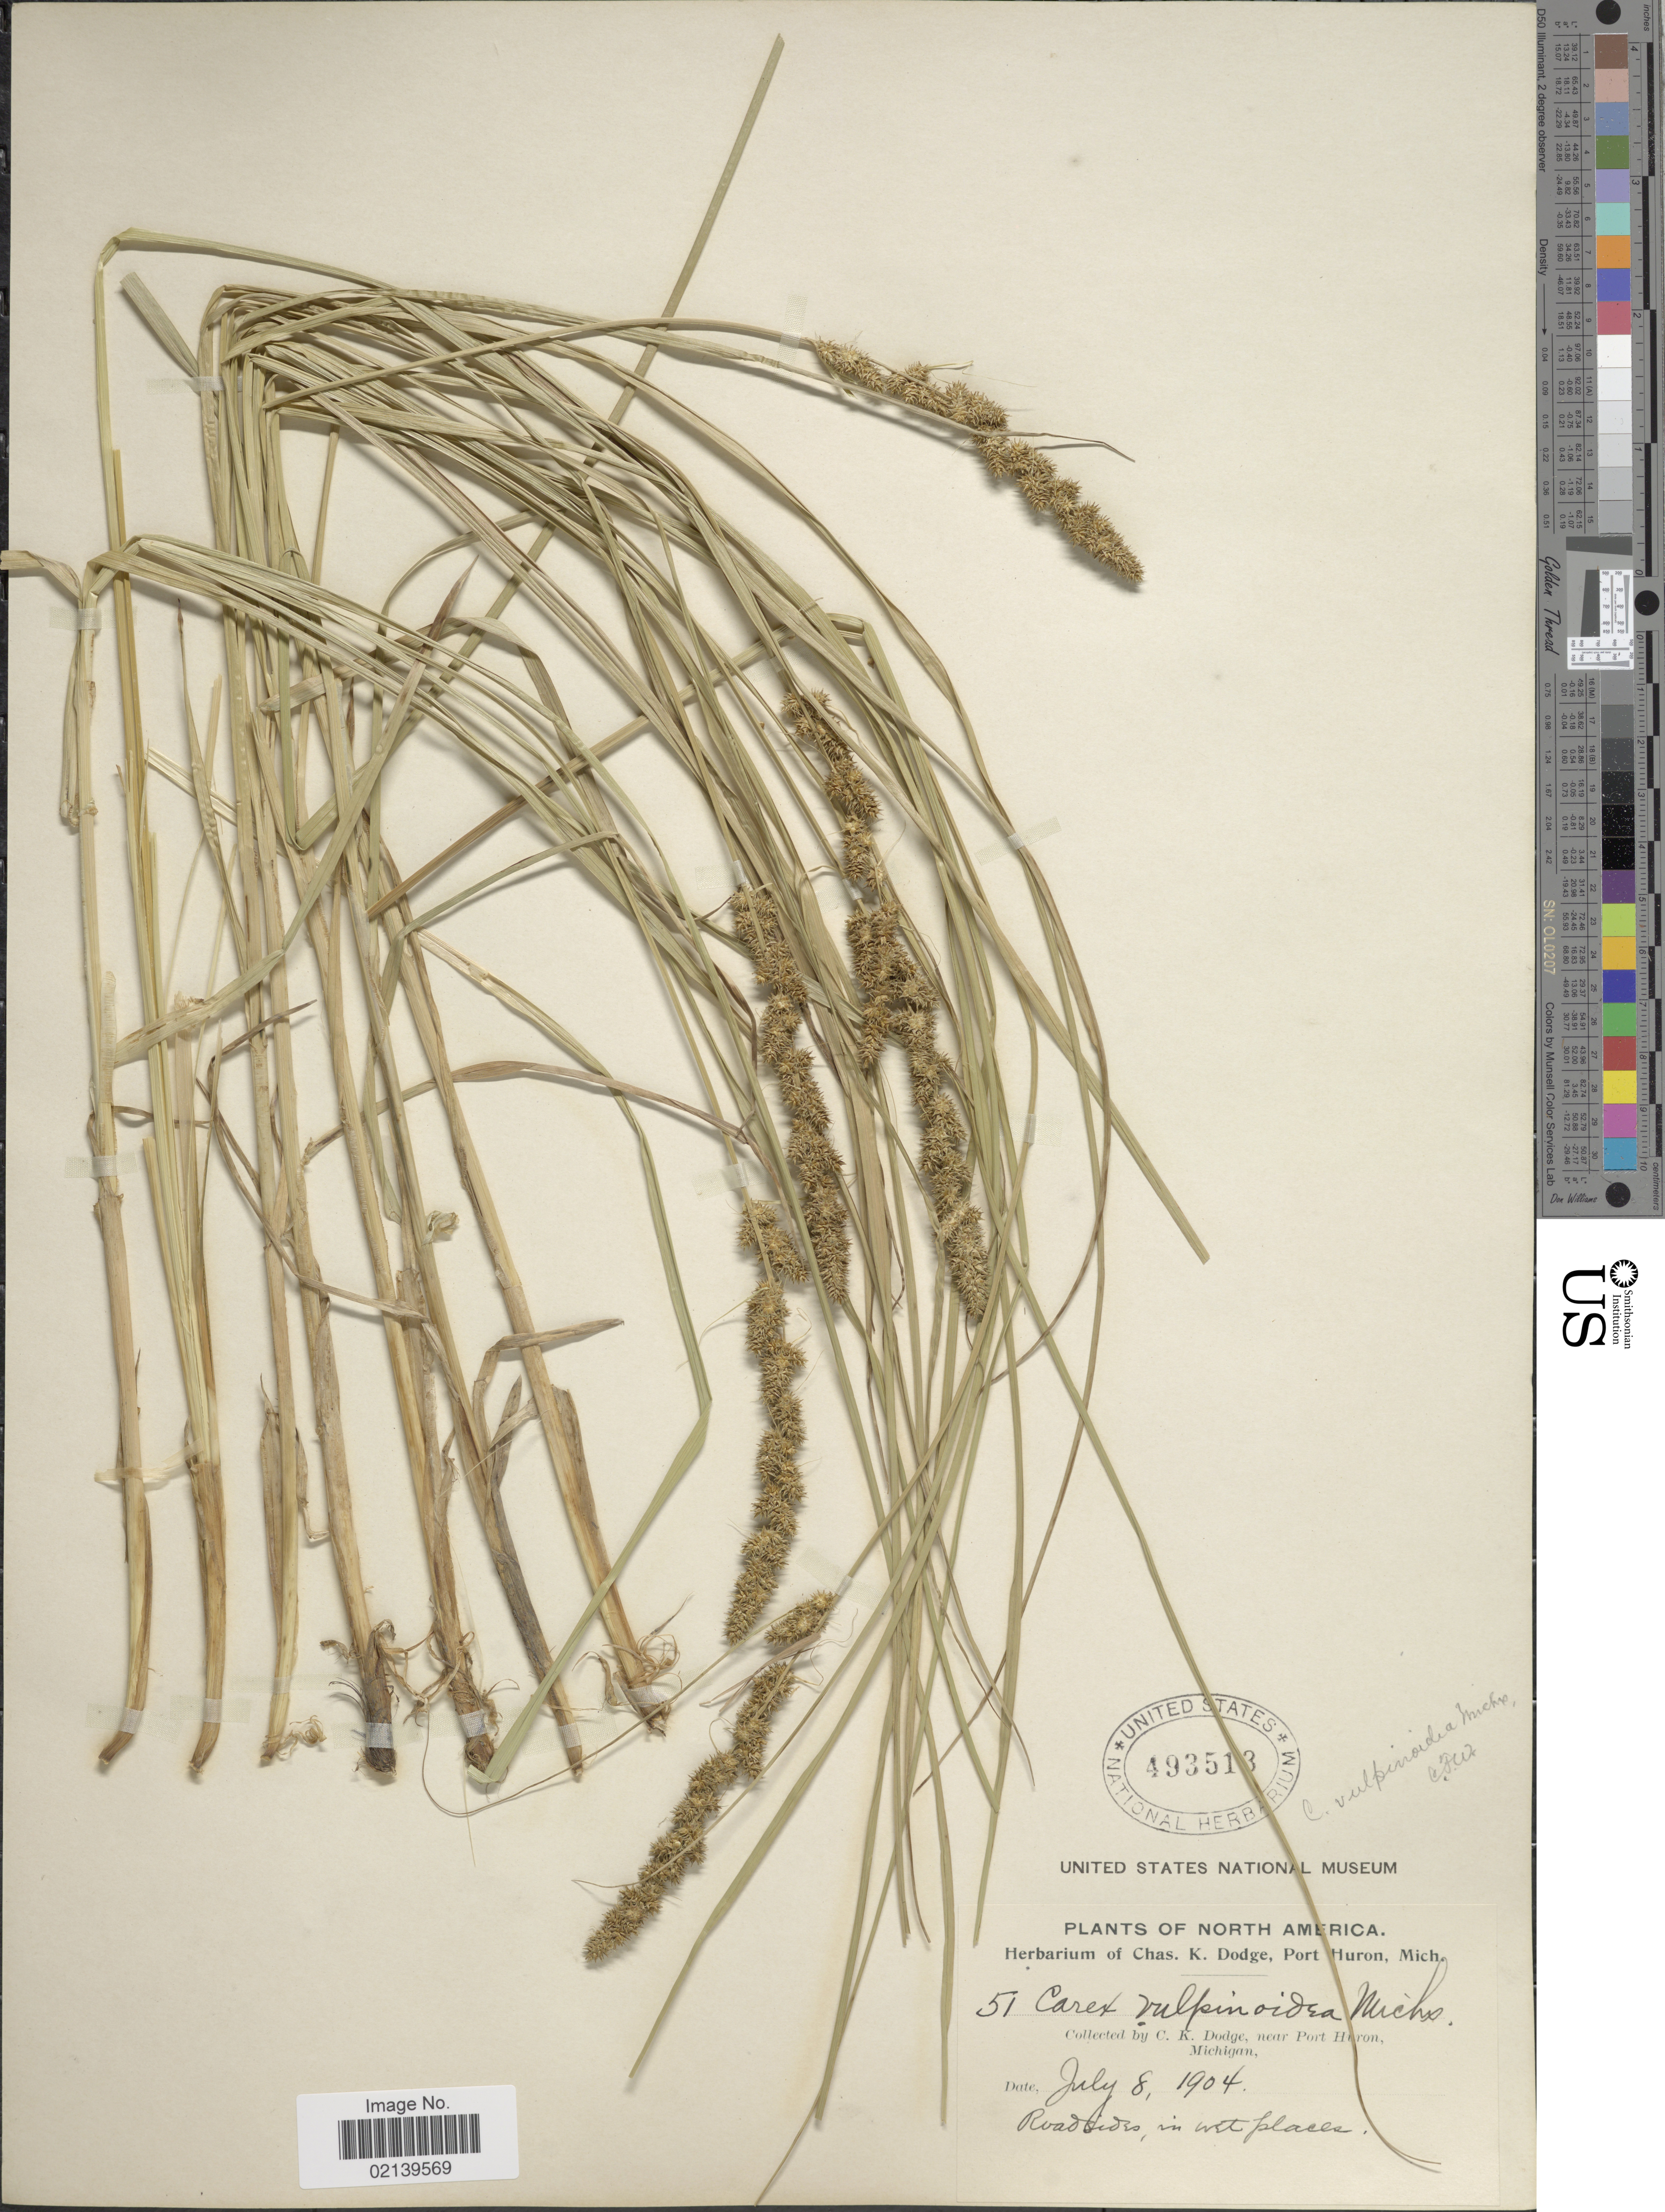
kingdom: Plantae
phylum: Tracheophyta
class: Liliopsida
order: Poales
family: Cyperaceae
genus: Carex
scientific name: Carex vulpinoidea Michx.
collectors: C. Dodge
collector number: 51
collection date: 1904-07-08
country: United States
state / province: Michigan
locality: Near Port Huron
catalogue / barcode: US 493513